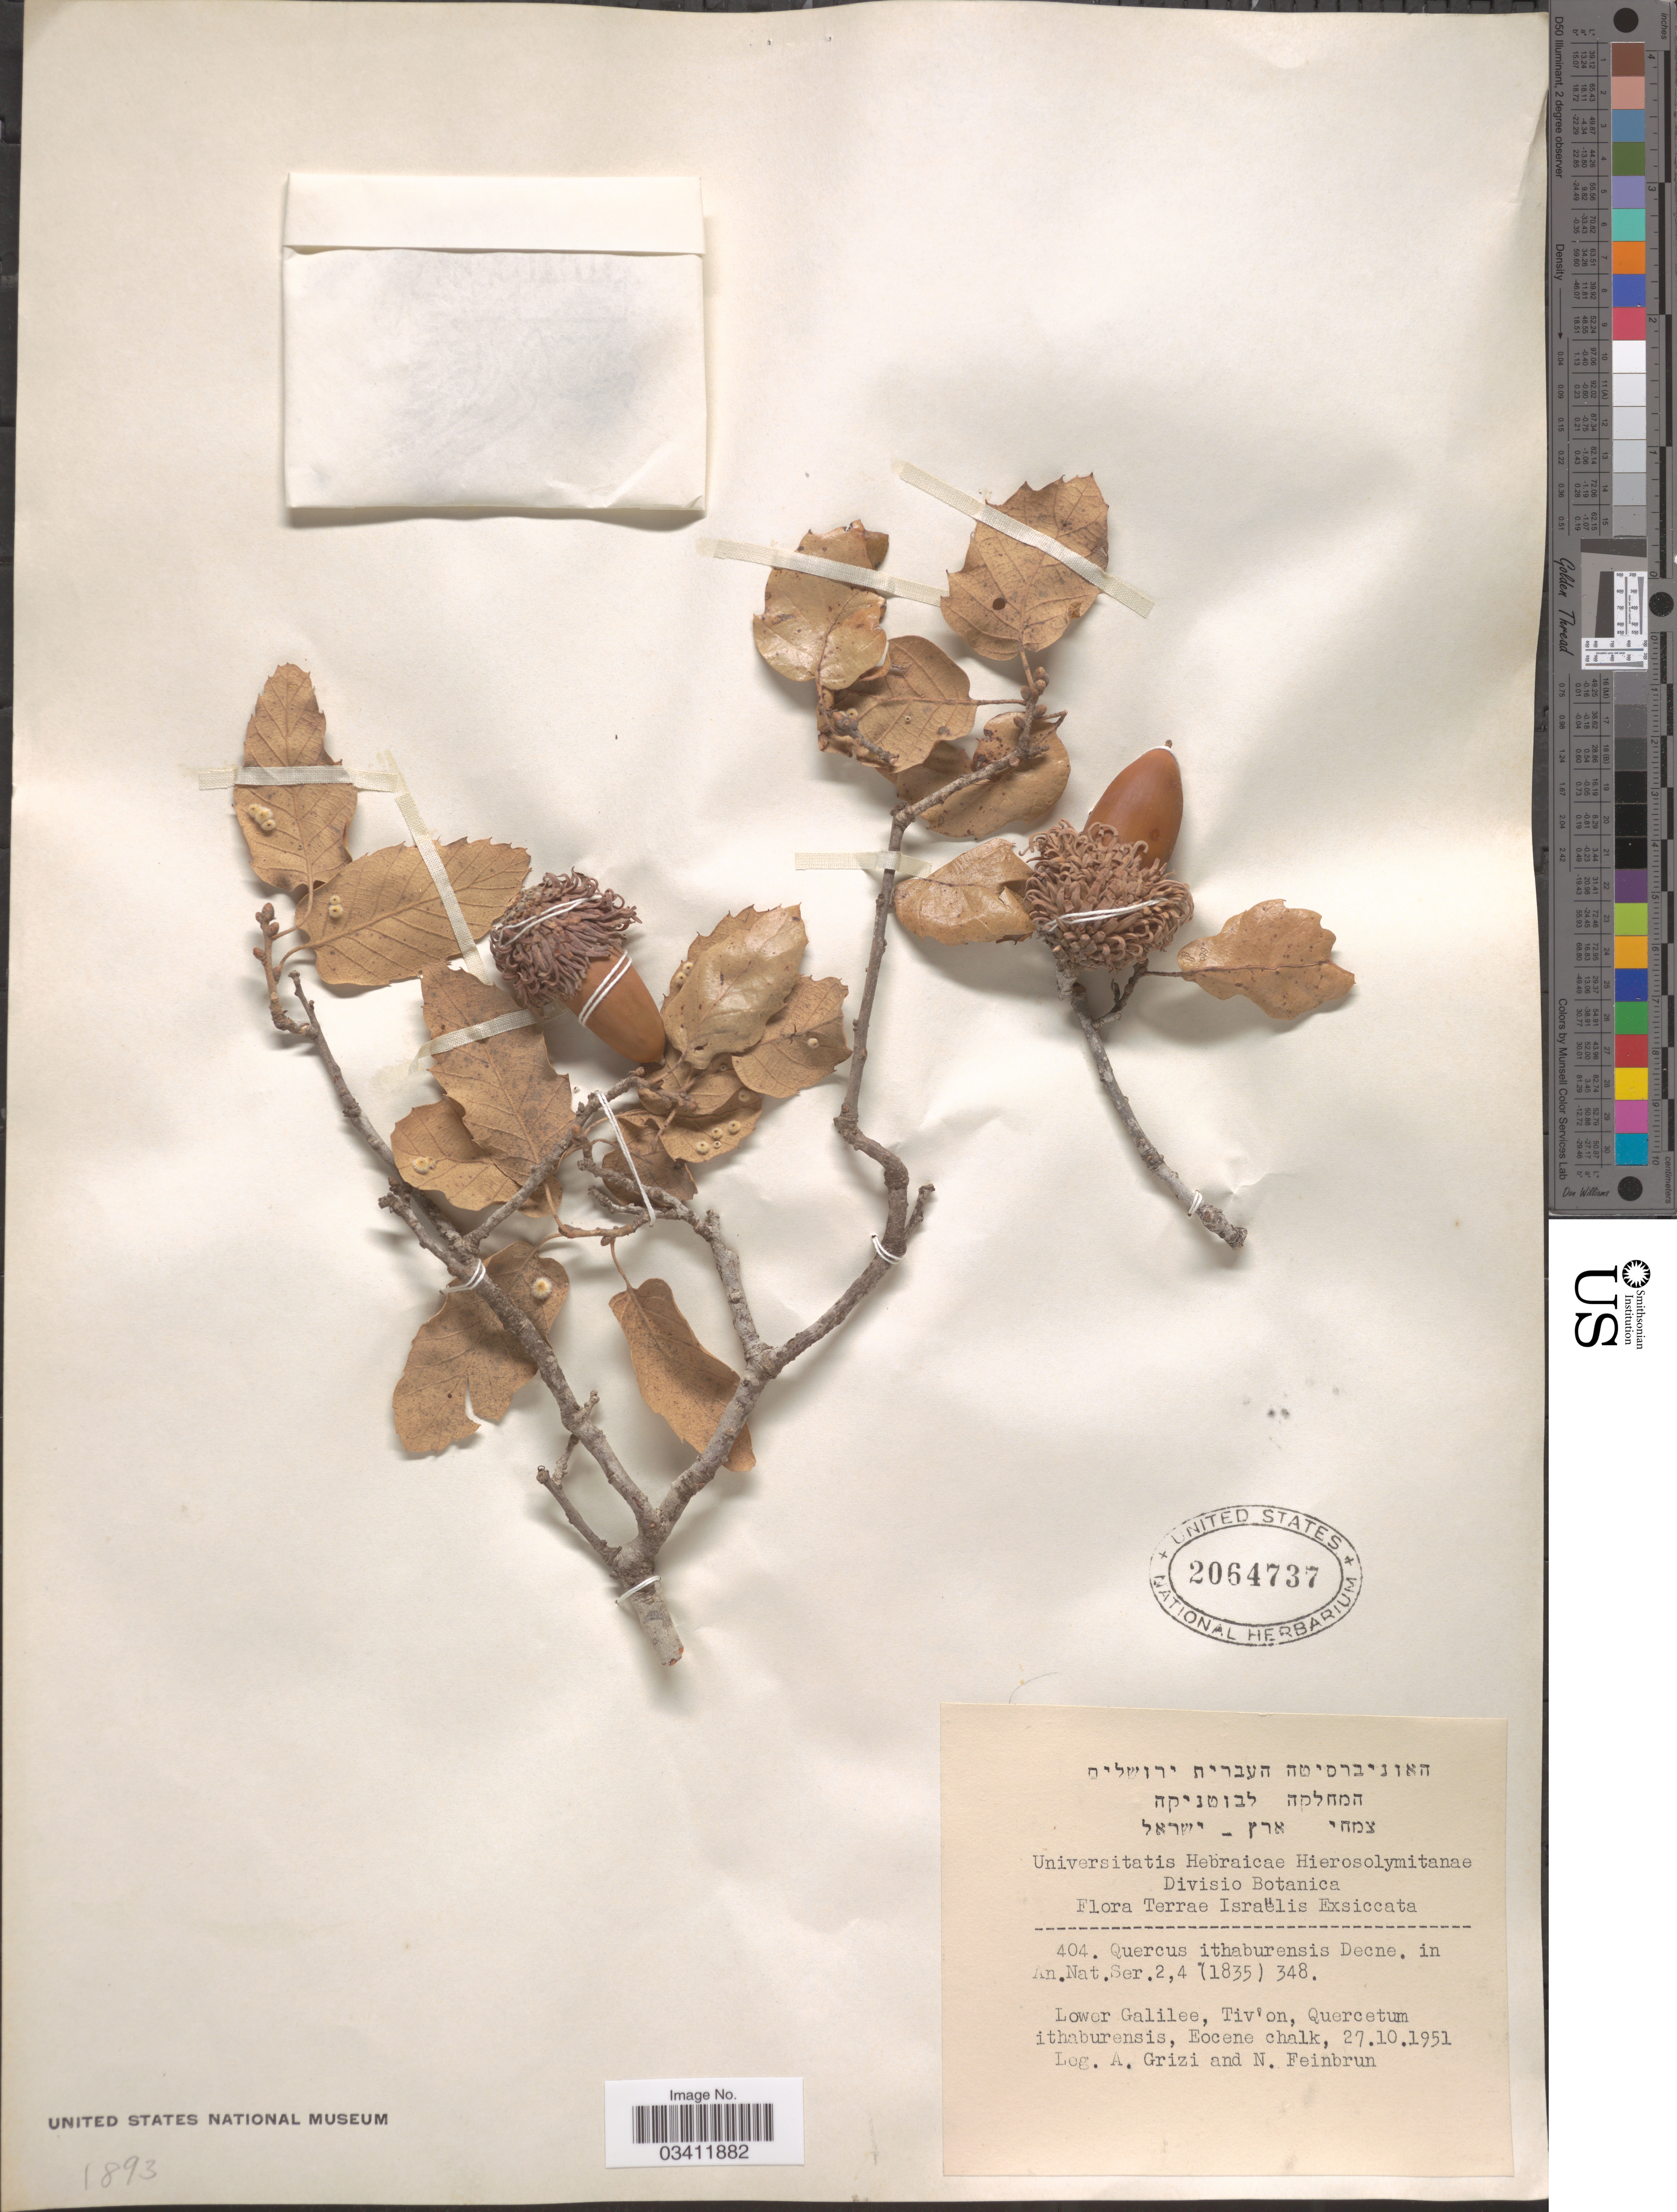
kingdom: Plantae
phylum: Tracheophyta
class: Magnoliopsida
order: Fagales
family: Fagaceae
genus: Quercus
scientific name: Quercus ithaburensis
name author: Decne.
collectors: A. Grizi & N. Feinbrun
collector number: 404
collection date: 1951-10-27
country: Israel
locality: Terrae Israëlis. Lower Galilee, Tiv'on.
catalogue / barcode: US 2064737